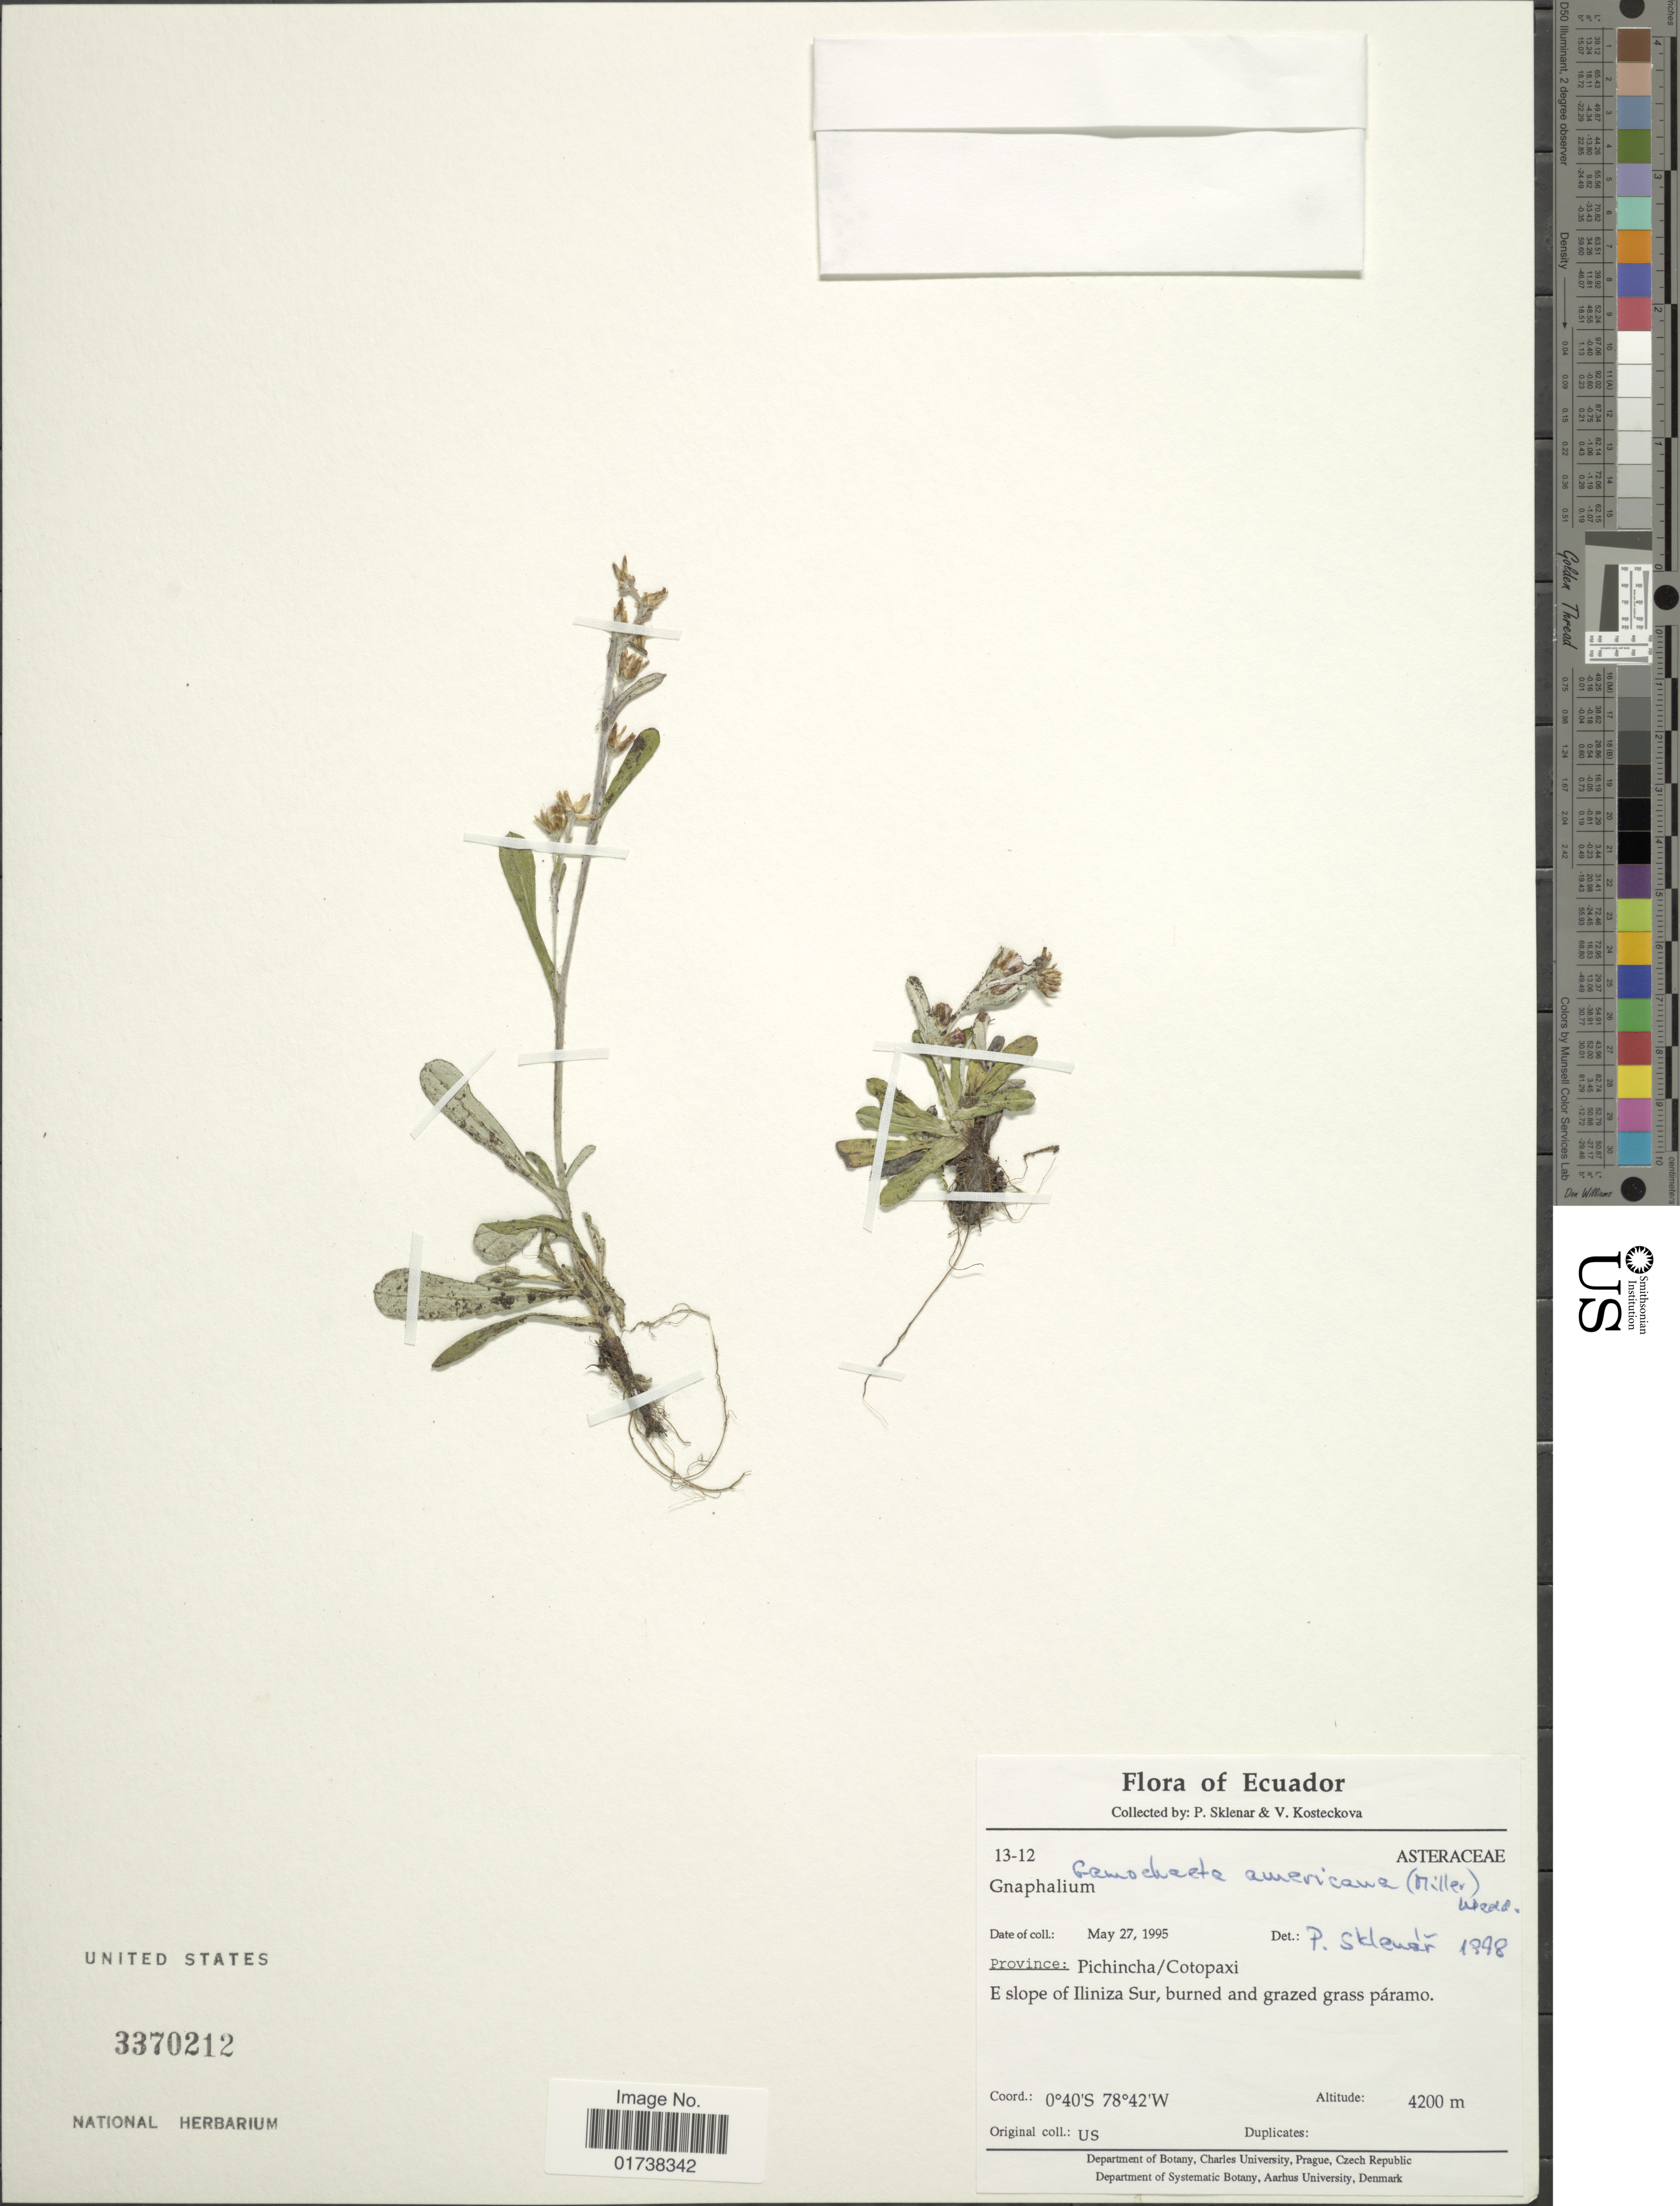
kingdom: Plantae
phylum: Tracheophyta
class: Magnoliopsida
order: Asterales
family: Asteraceae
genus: Gamochaeta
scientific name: Gamochaeta miniviridis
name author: G.L. Nesom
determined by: Nesom, Guy L.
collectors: P. Sklenár & V. Kosteckova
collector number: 13-12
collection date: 1995-05-27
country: Ecuador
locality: Pichincha/Cotopaxi, E slope of Iliniza Sur, burned and grazed grass paramo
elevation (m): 4200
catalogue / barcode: US 3370212